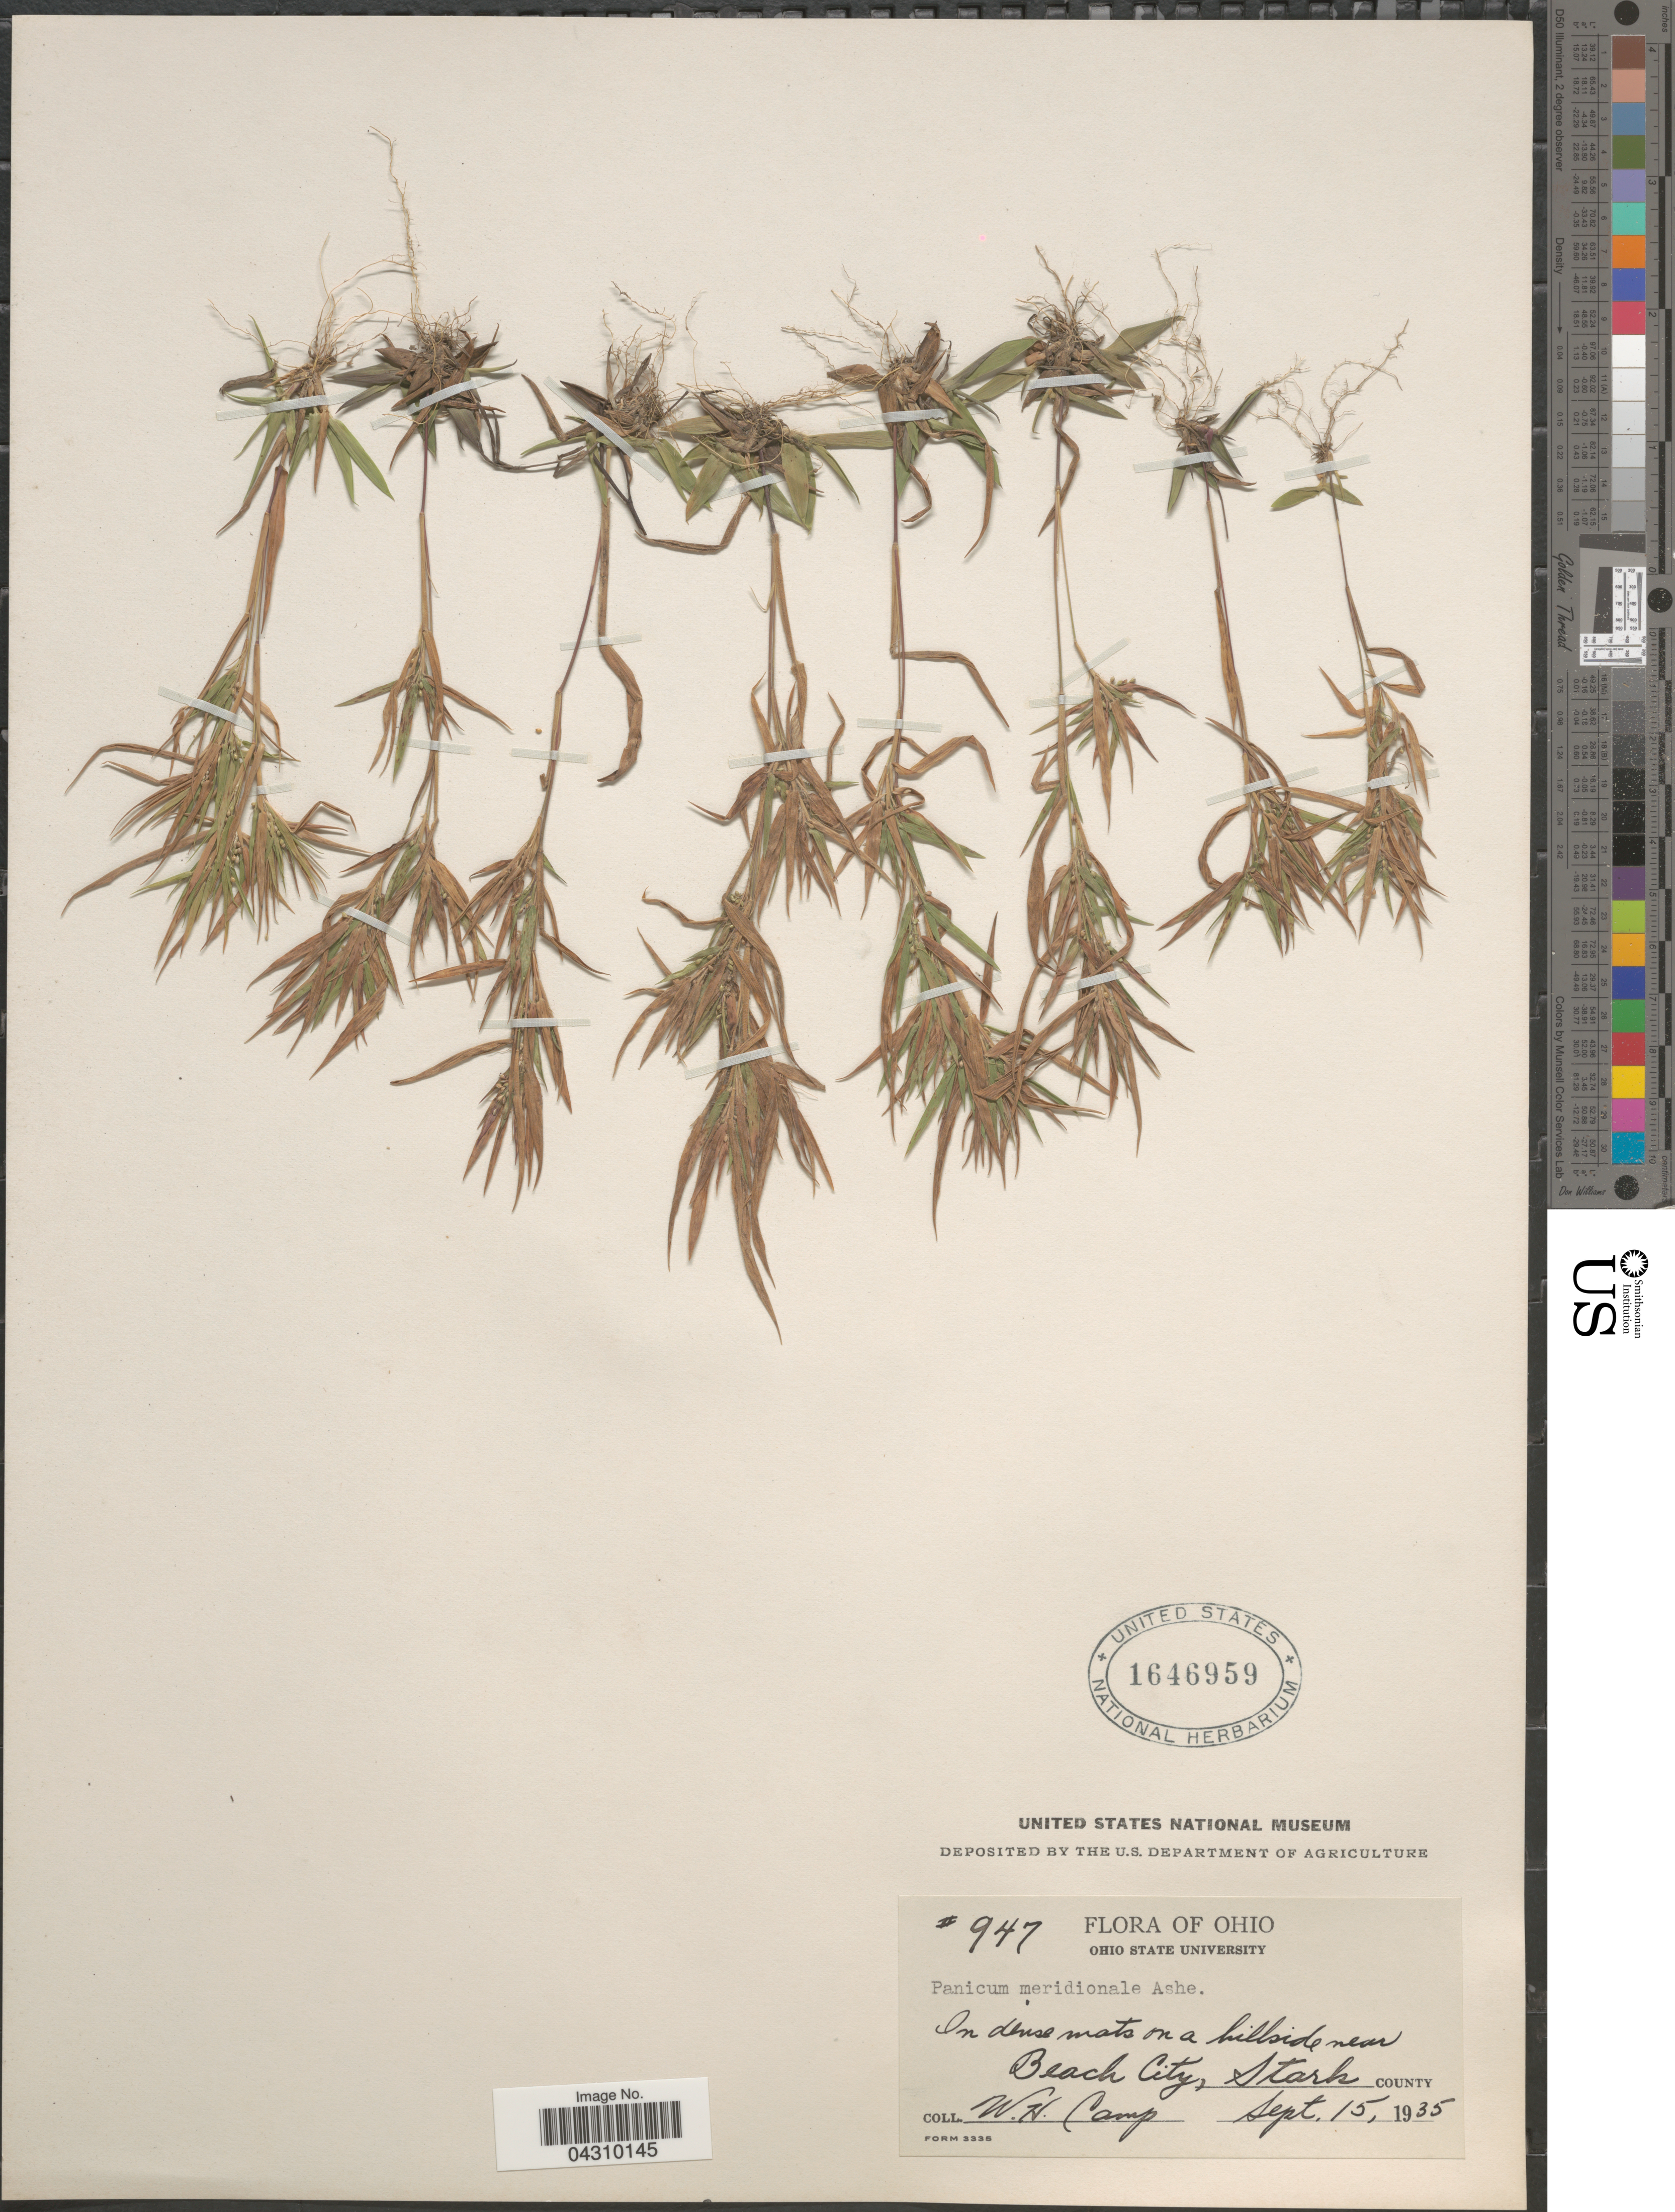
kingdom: Plantae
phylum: Tracheophyta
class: Liliopsida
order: Poales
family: Poaceae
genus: Dichanthelium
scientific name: Dichanthelium acuminatum var. acuminatum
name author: (Sw.) Gould & C.A. Clark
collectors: W. H. Camp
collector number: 947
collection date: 1935-09-15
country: United States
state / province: Ohio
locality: In dense mats on a hillside near Beach City, Stark County.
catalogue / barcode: US 1646959